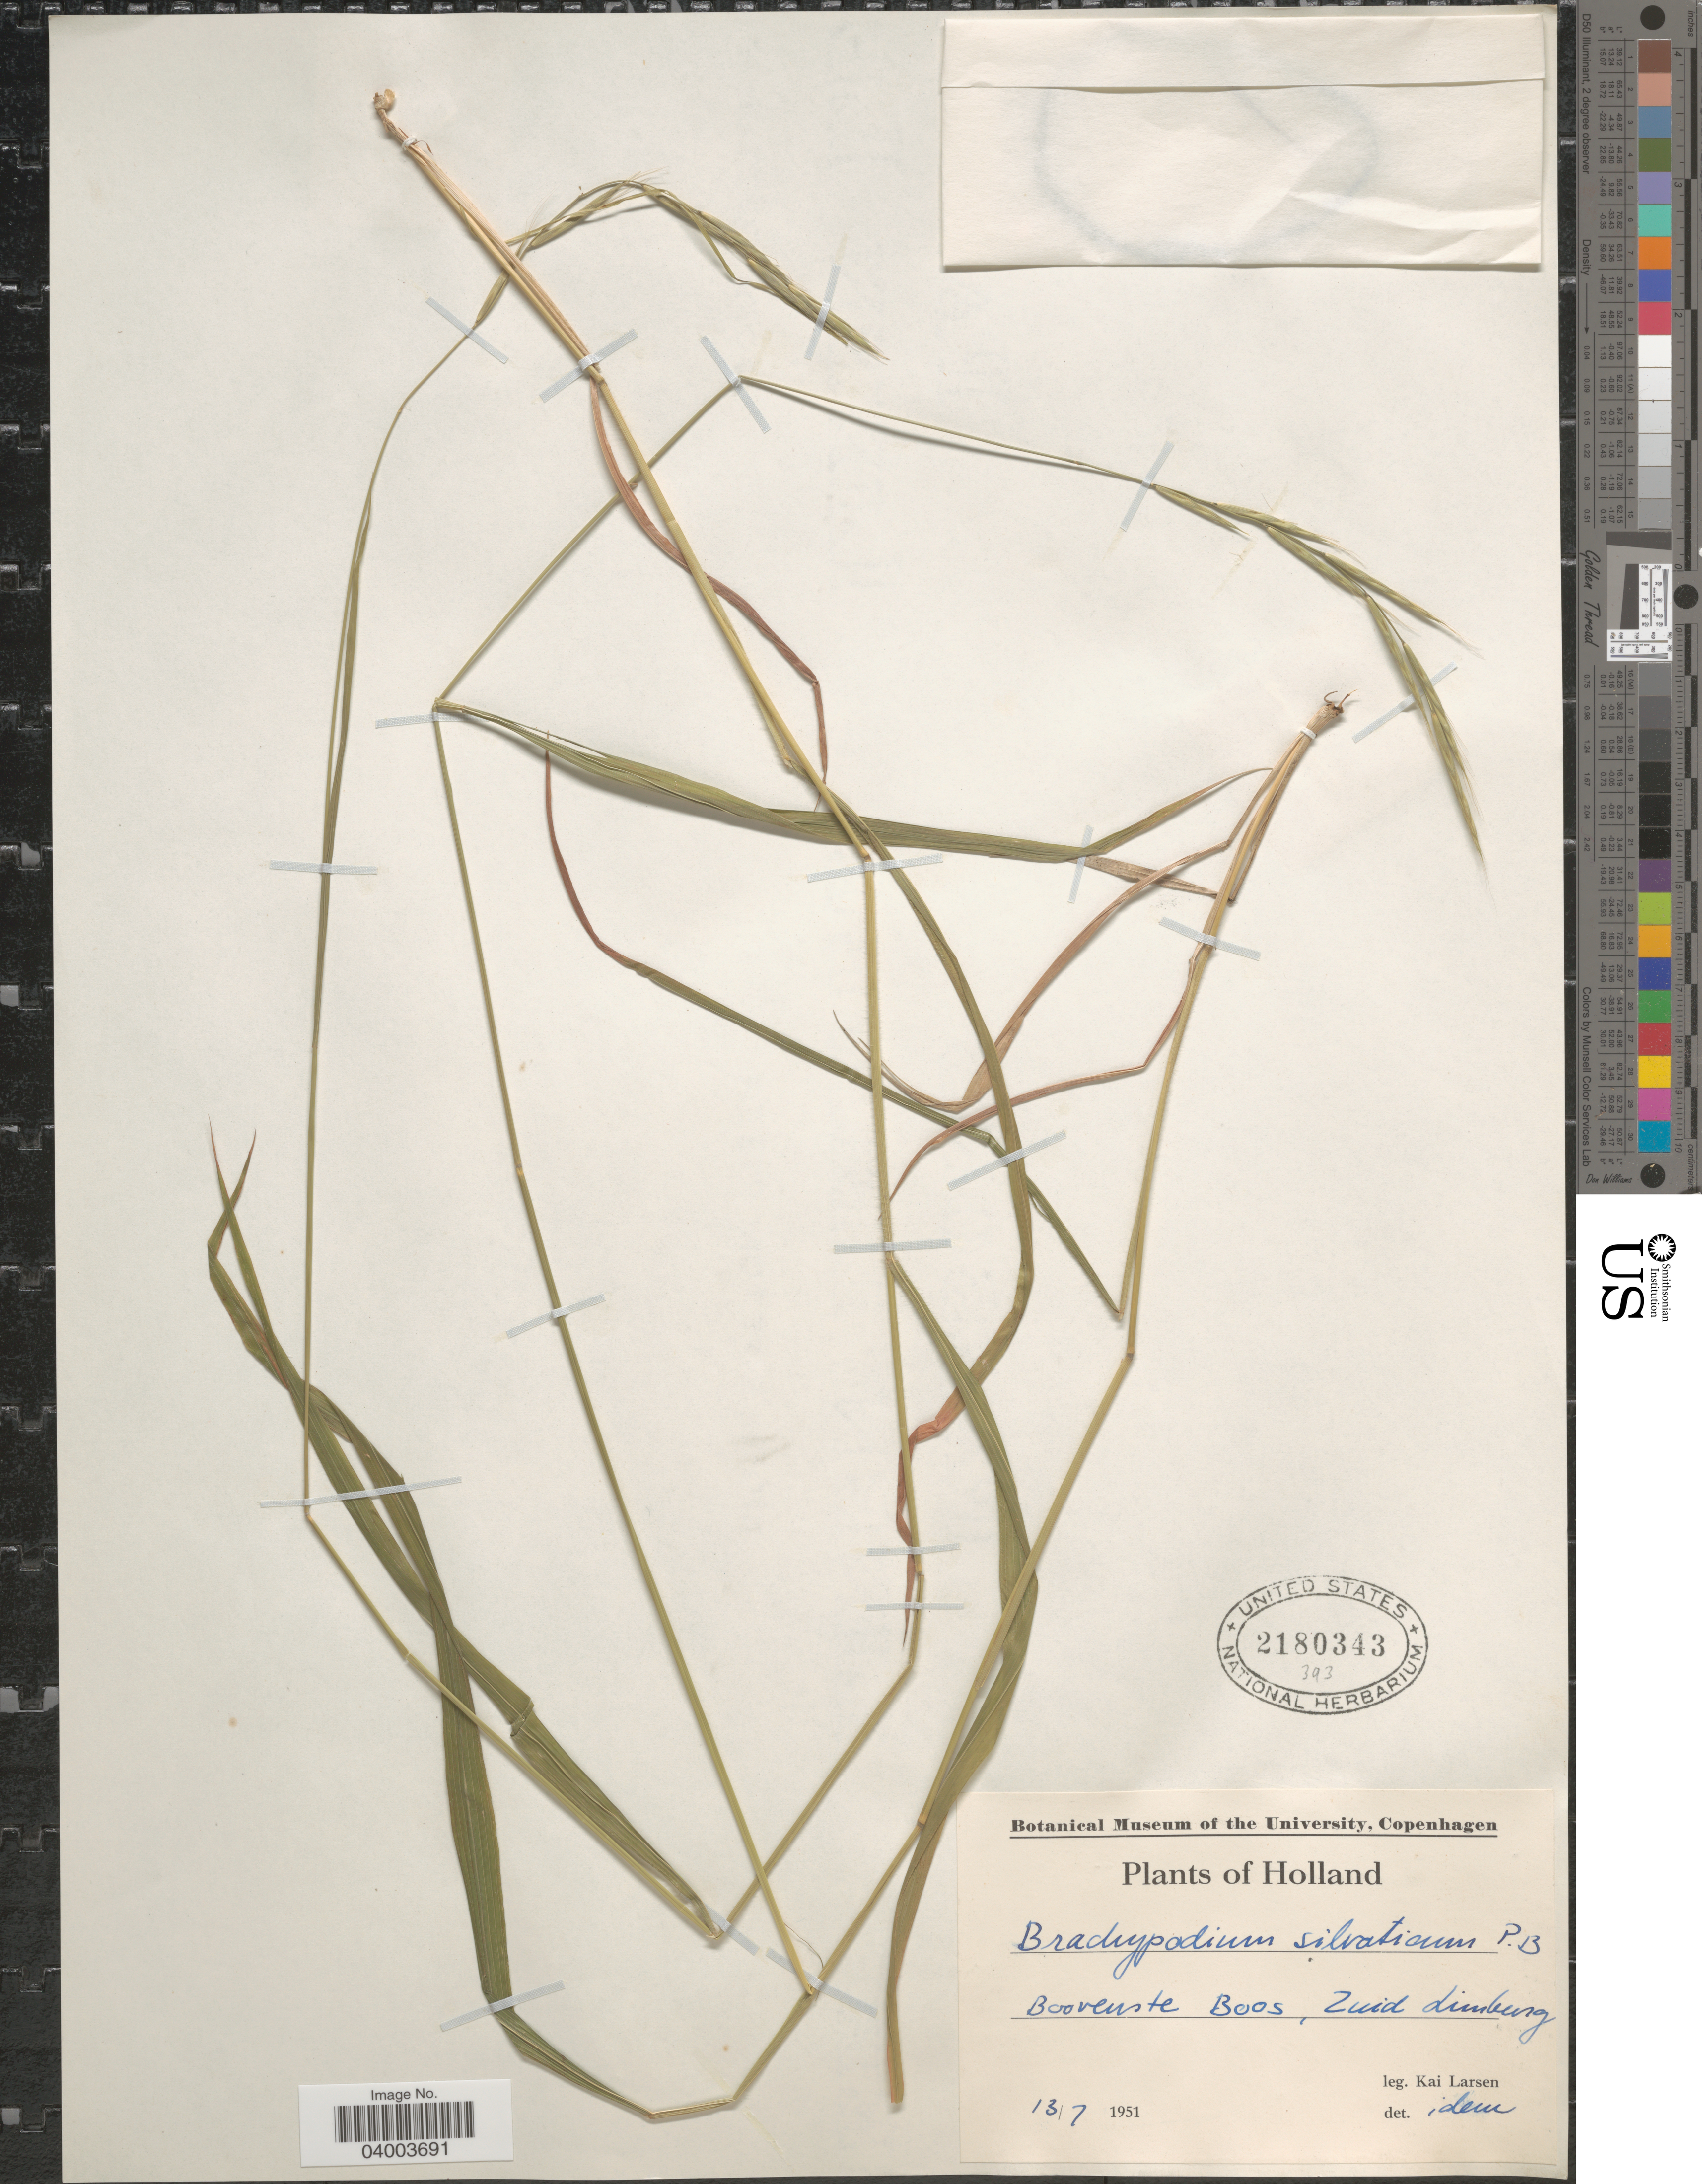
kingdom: Plantae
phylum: Tracheophyta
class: Liliopsida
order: Poales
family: Poaceae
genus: Brachypodium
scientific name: Brachypodium sylvaticum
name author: (Huds.) P. Beauv.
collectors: K. Larsen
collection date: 1951-07-13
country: Netherlands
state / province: Limburg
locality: Holland. Boovenste Boos, Zuid Limburg.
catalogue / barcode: US 2180343